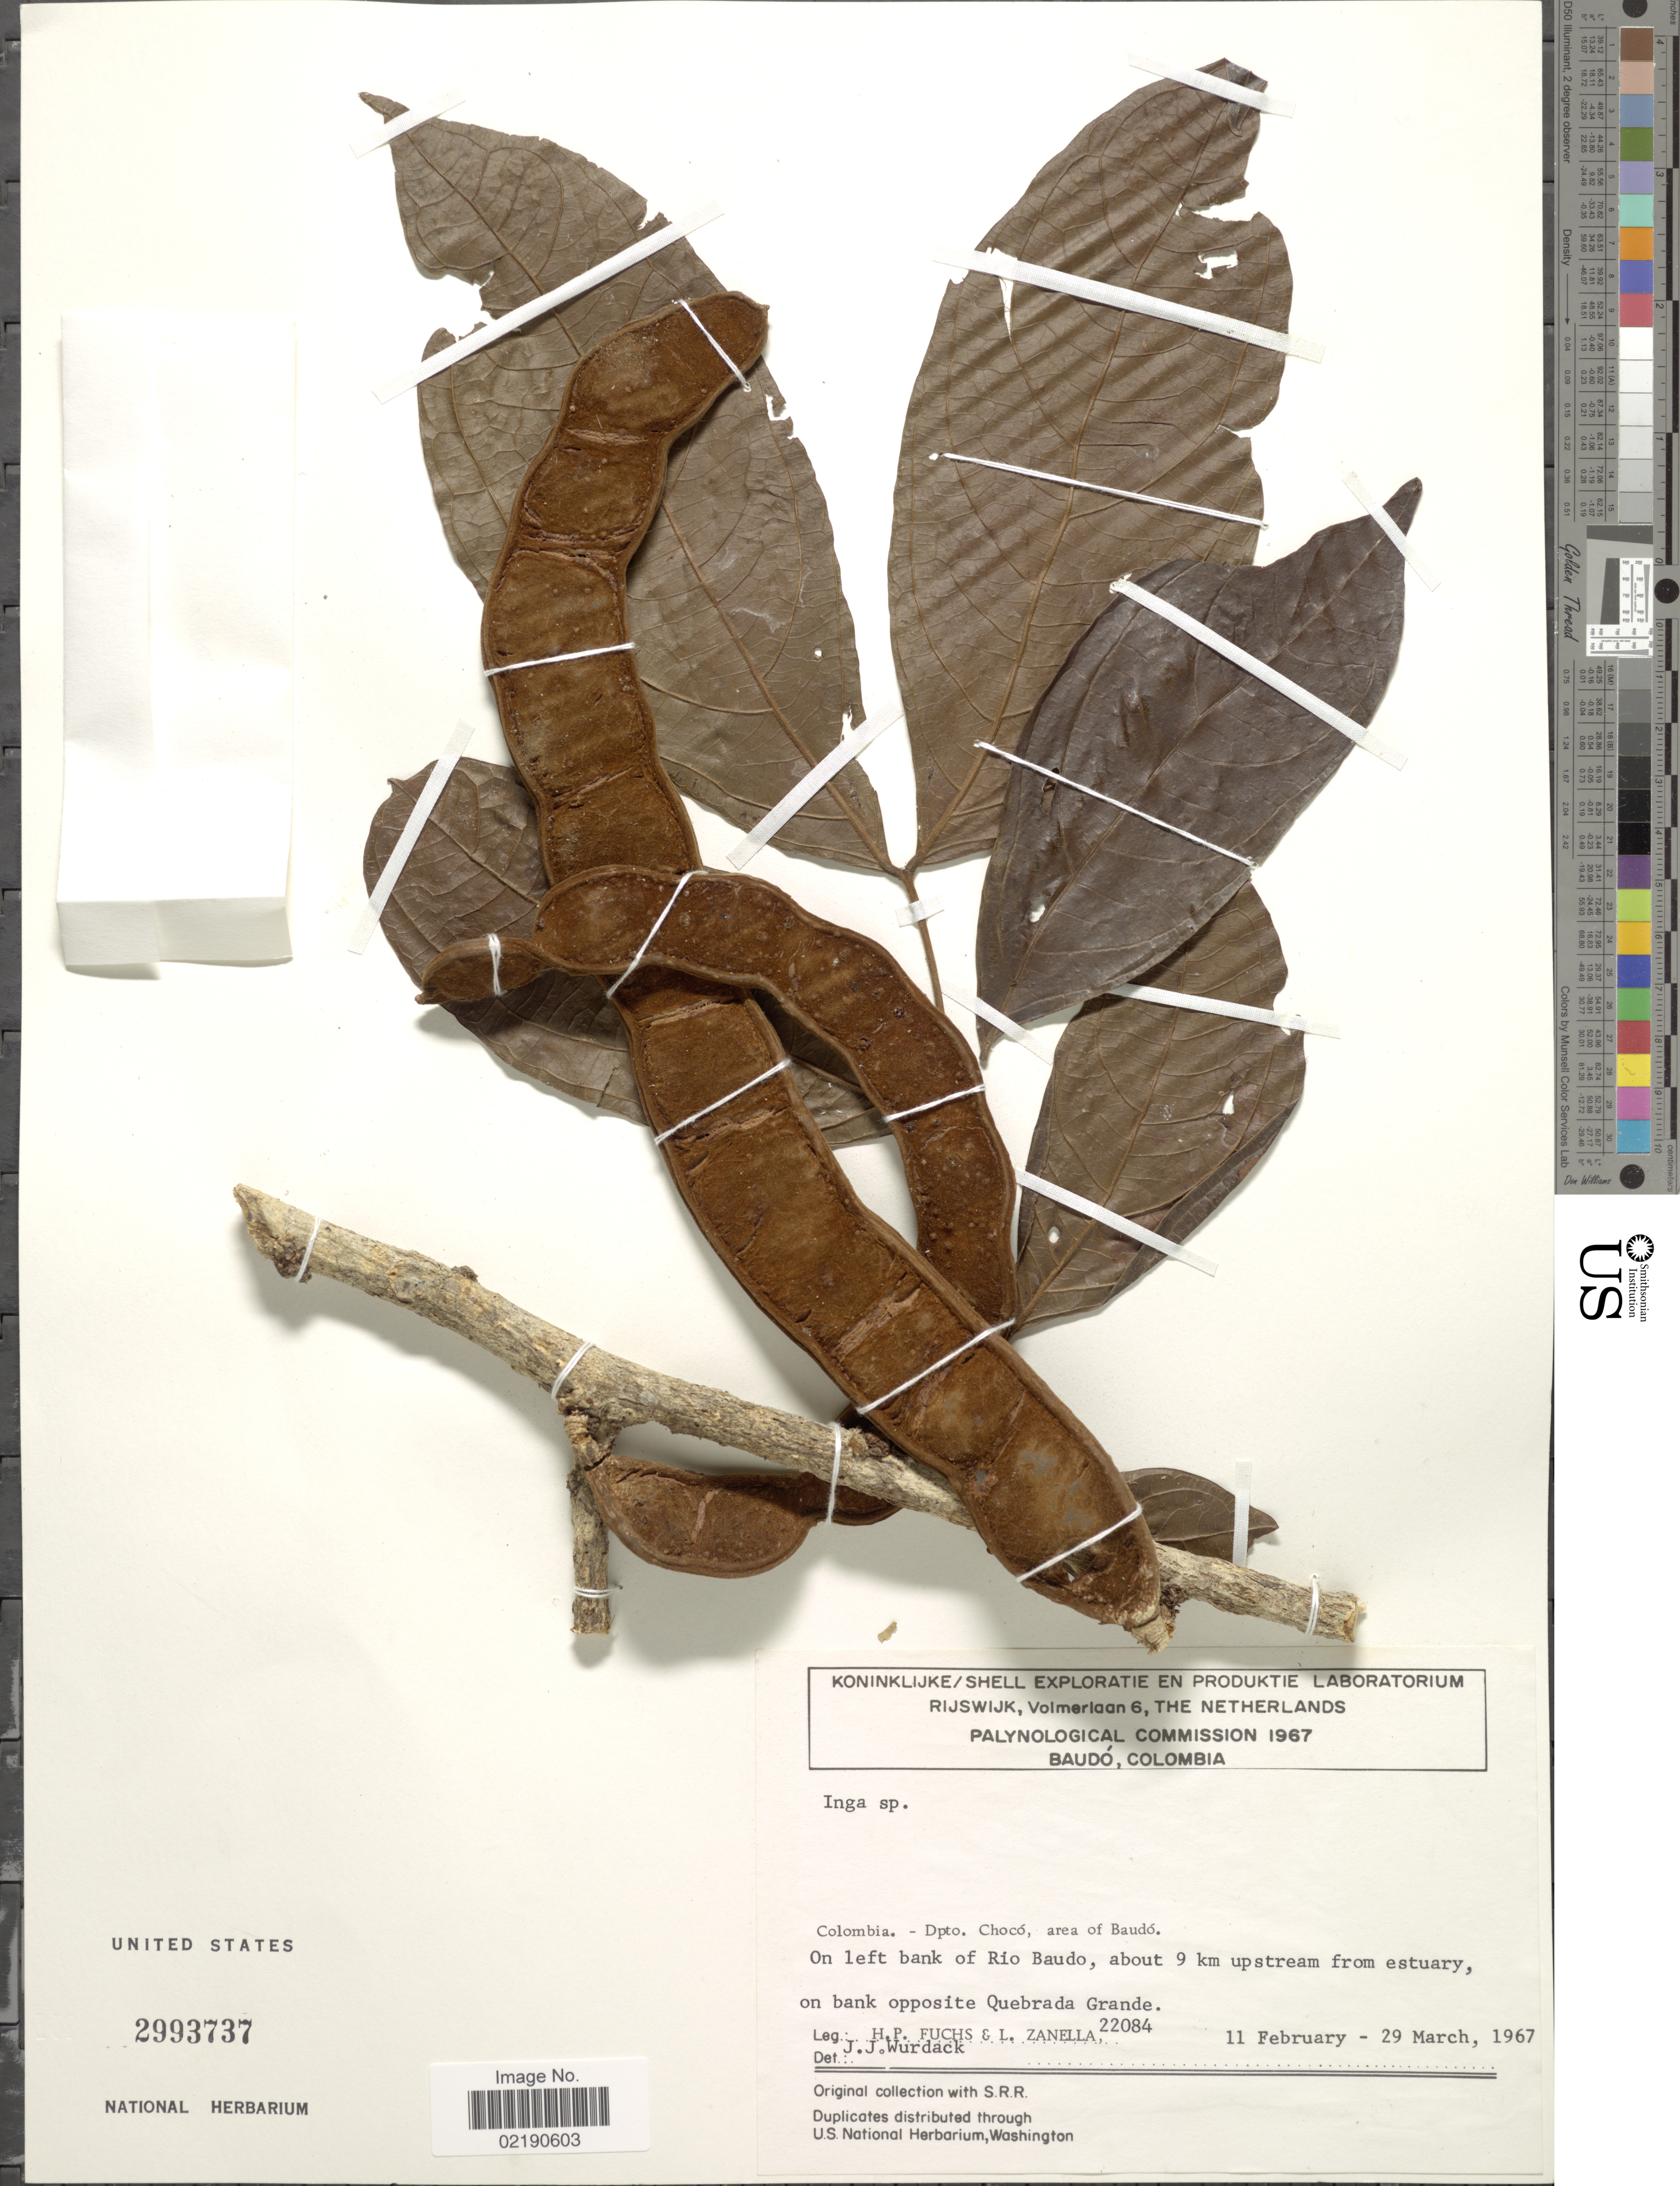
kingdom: Plantae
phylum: Tracheophyta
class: Magnoliopsida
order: Fabales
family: Fabaceae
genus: Inga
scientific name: Inga sp.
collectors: H. P. Fuchs & L. Zanella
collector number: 22084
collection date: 1967-02-11/1967-03-29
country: Colombia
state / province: Chocó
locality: Area of Baudo, on left bank of Rio Baudo, about 9 km upstream from estuary, on bank opposite Quebrada Grande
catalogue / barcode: US 2993737